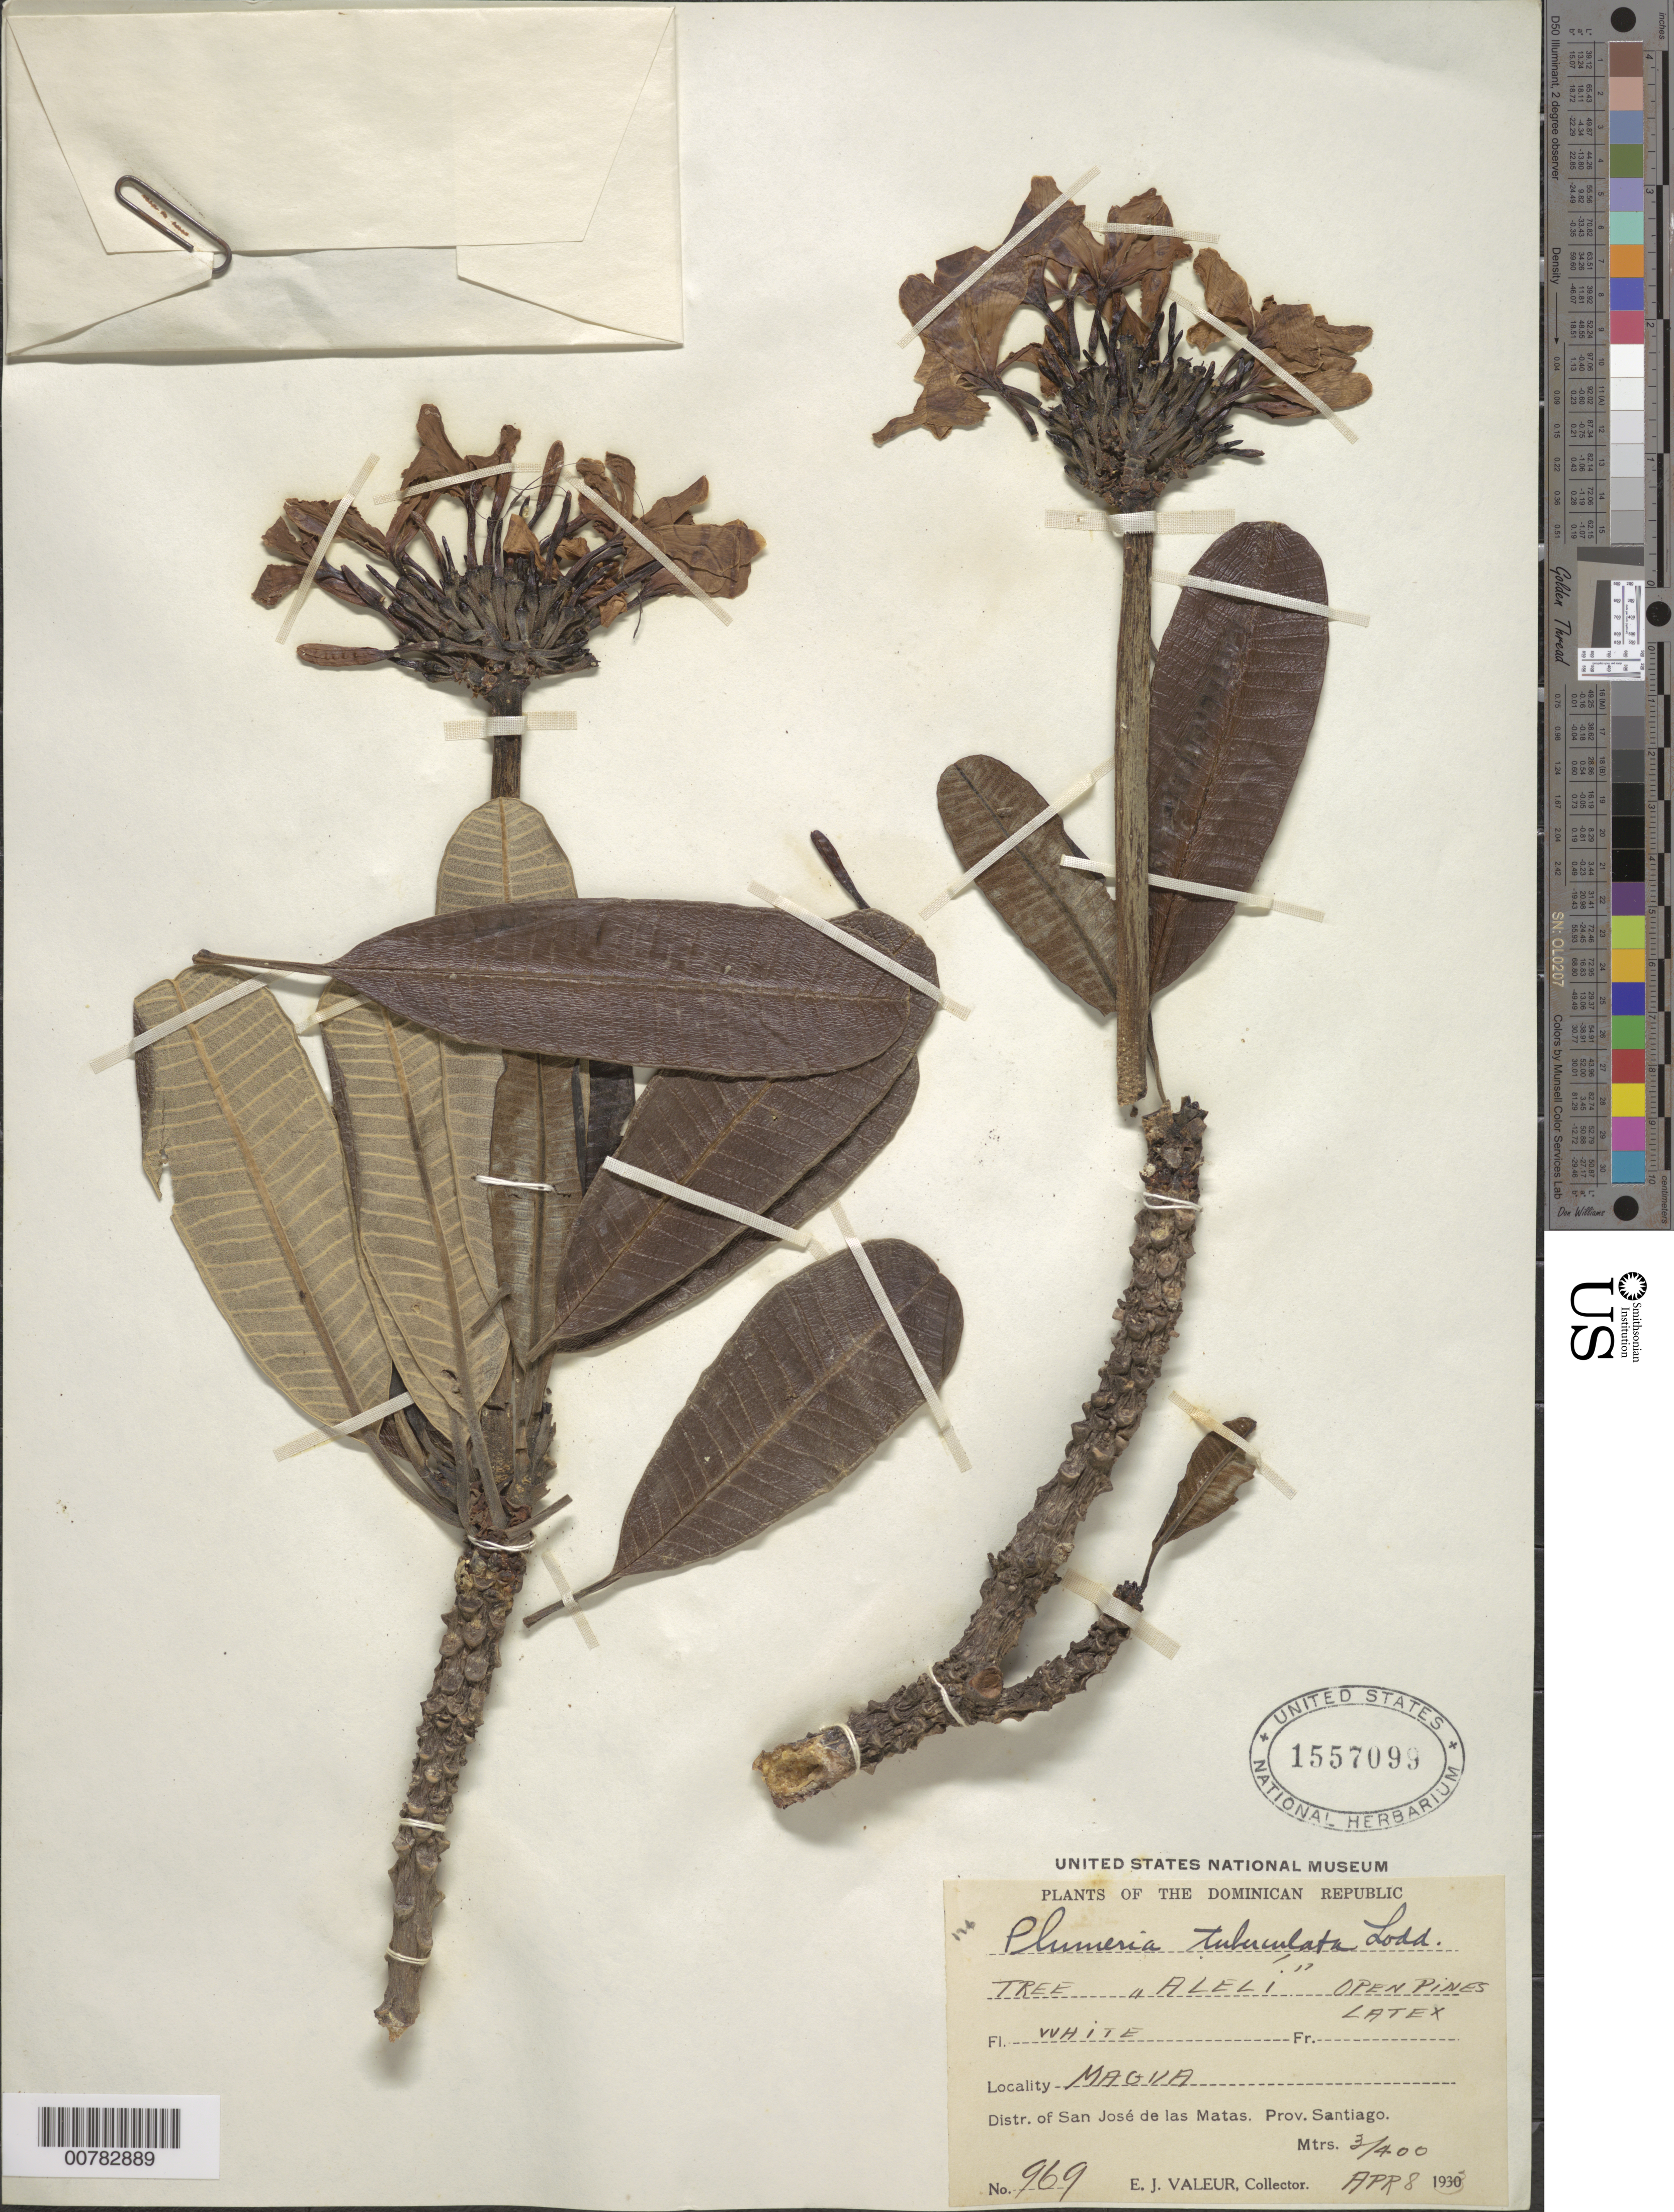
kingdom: Plantae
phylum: Tracheophyta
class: Magnoliopsida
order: Gentianales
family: Apocynaceae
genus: Plumeria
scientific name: Plumeria tuberculata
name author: G. Lodd.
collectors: E. Valeur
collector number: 969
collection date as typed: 08 Apr 1933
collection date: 1933-04-08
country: Dominican Republic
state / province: Santiago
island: Hispaniola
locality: San José de las Matas, Magua.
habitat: Open pines.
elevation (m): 300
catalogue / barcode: US 1557099